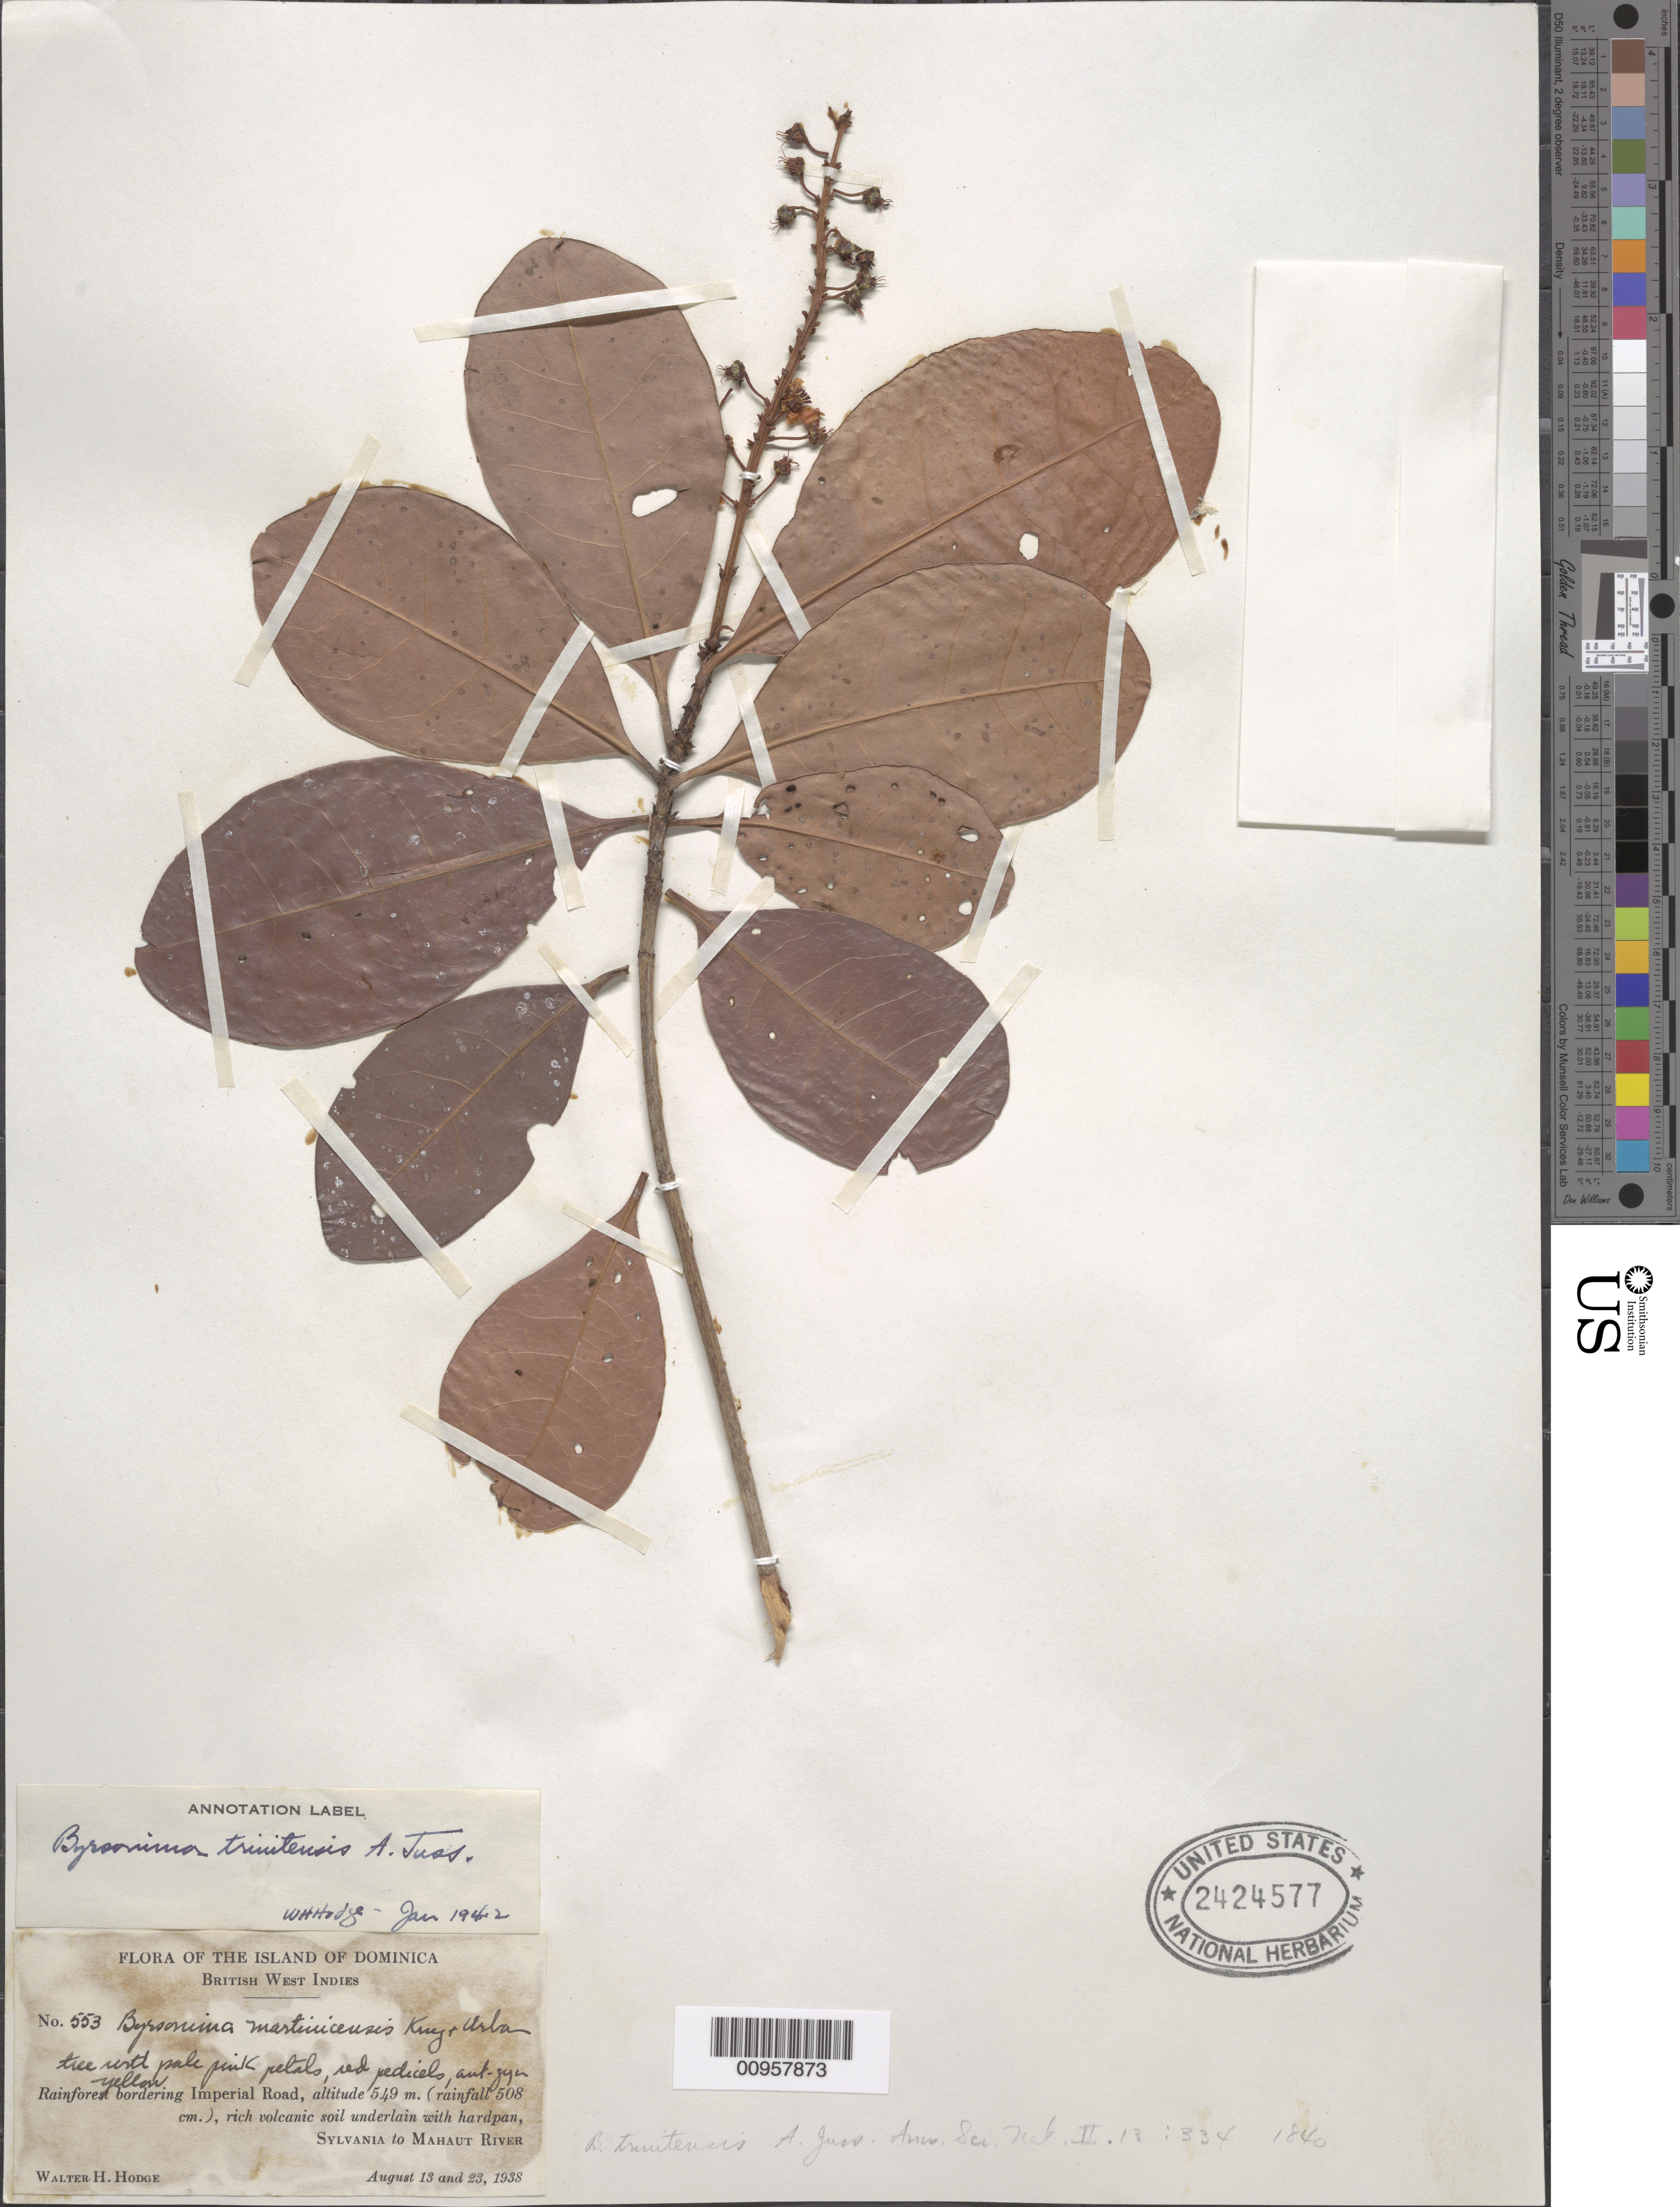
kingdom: Plantae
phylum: Tracheophyta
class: Magnoliopsida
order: Malpighiales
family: Malpighiaceae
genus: Byrsonima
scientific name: Byrsonima trinitensis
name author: A. Juss.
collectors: W. Hodge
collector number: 553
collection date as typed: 13 Aug 1938 and 23 Aug 1938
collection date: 1938-08-13,1938-08-23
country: Dominica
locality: Bordering Imperial Road, Sylvania to Mahaut River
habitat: Rainforest, rich volcanic soil underlain with hardpan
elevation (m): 549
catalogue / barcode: US 2424577